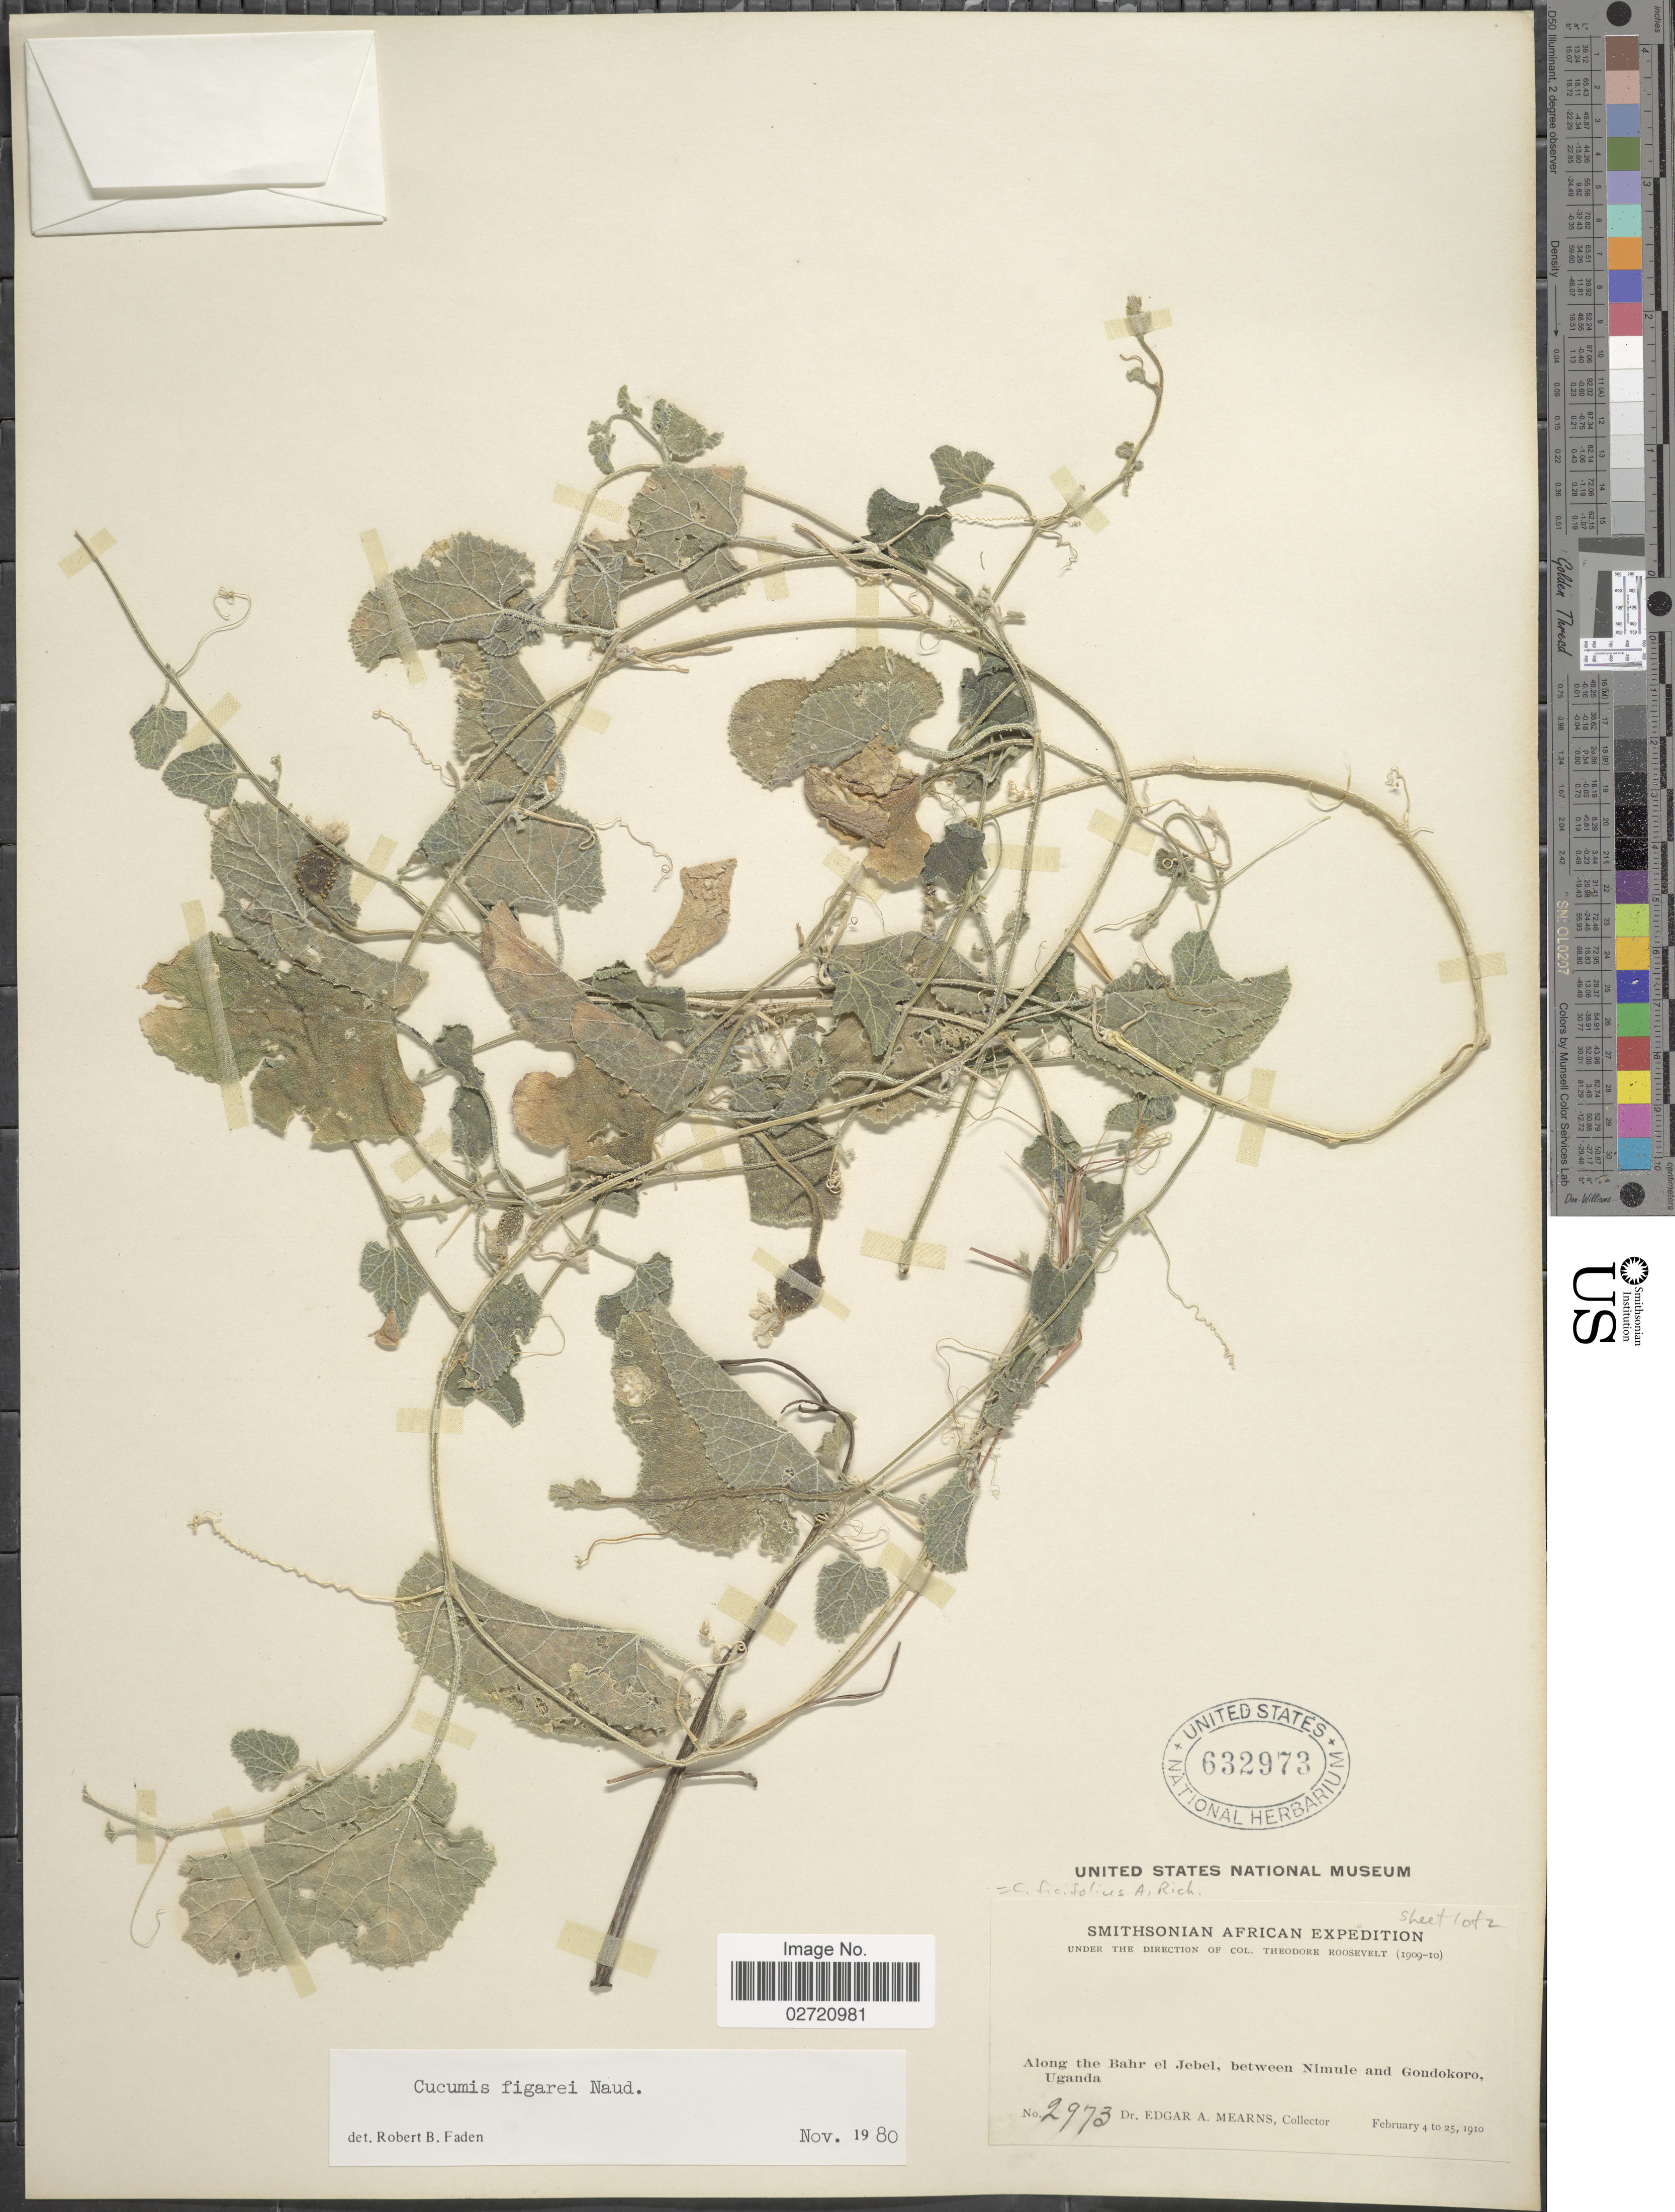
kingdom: Plantae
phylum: Tracheophyta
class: Magnoliopsida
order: Cucurbitales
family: Cucurbitaceae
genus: Cucumis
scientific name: Cucumis ficifolius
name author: A. Rich.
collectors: E. A. Mearns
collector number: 2973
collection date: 1910-02-04/1910-02-25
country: Uganda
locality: Along the Bahr el Jebel, between Nimule and Gondokoro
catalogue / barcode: US 632973